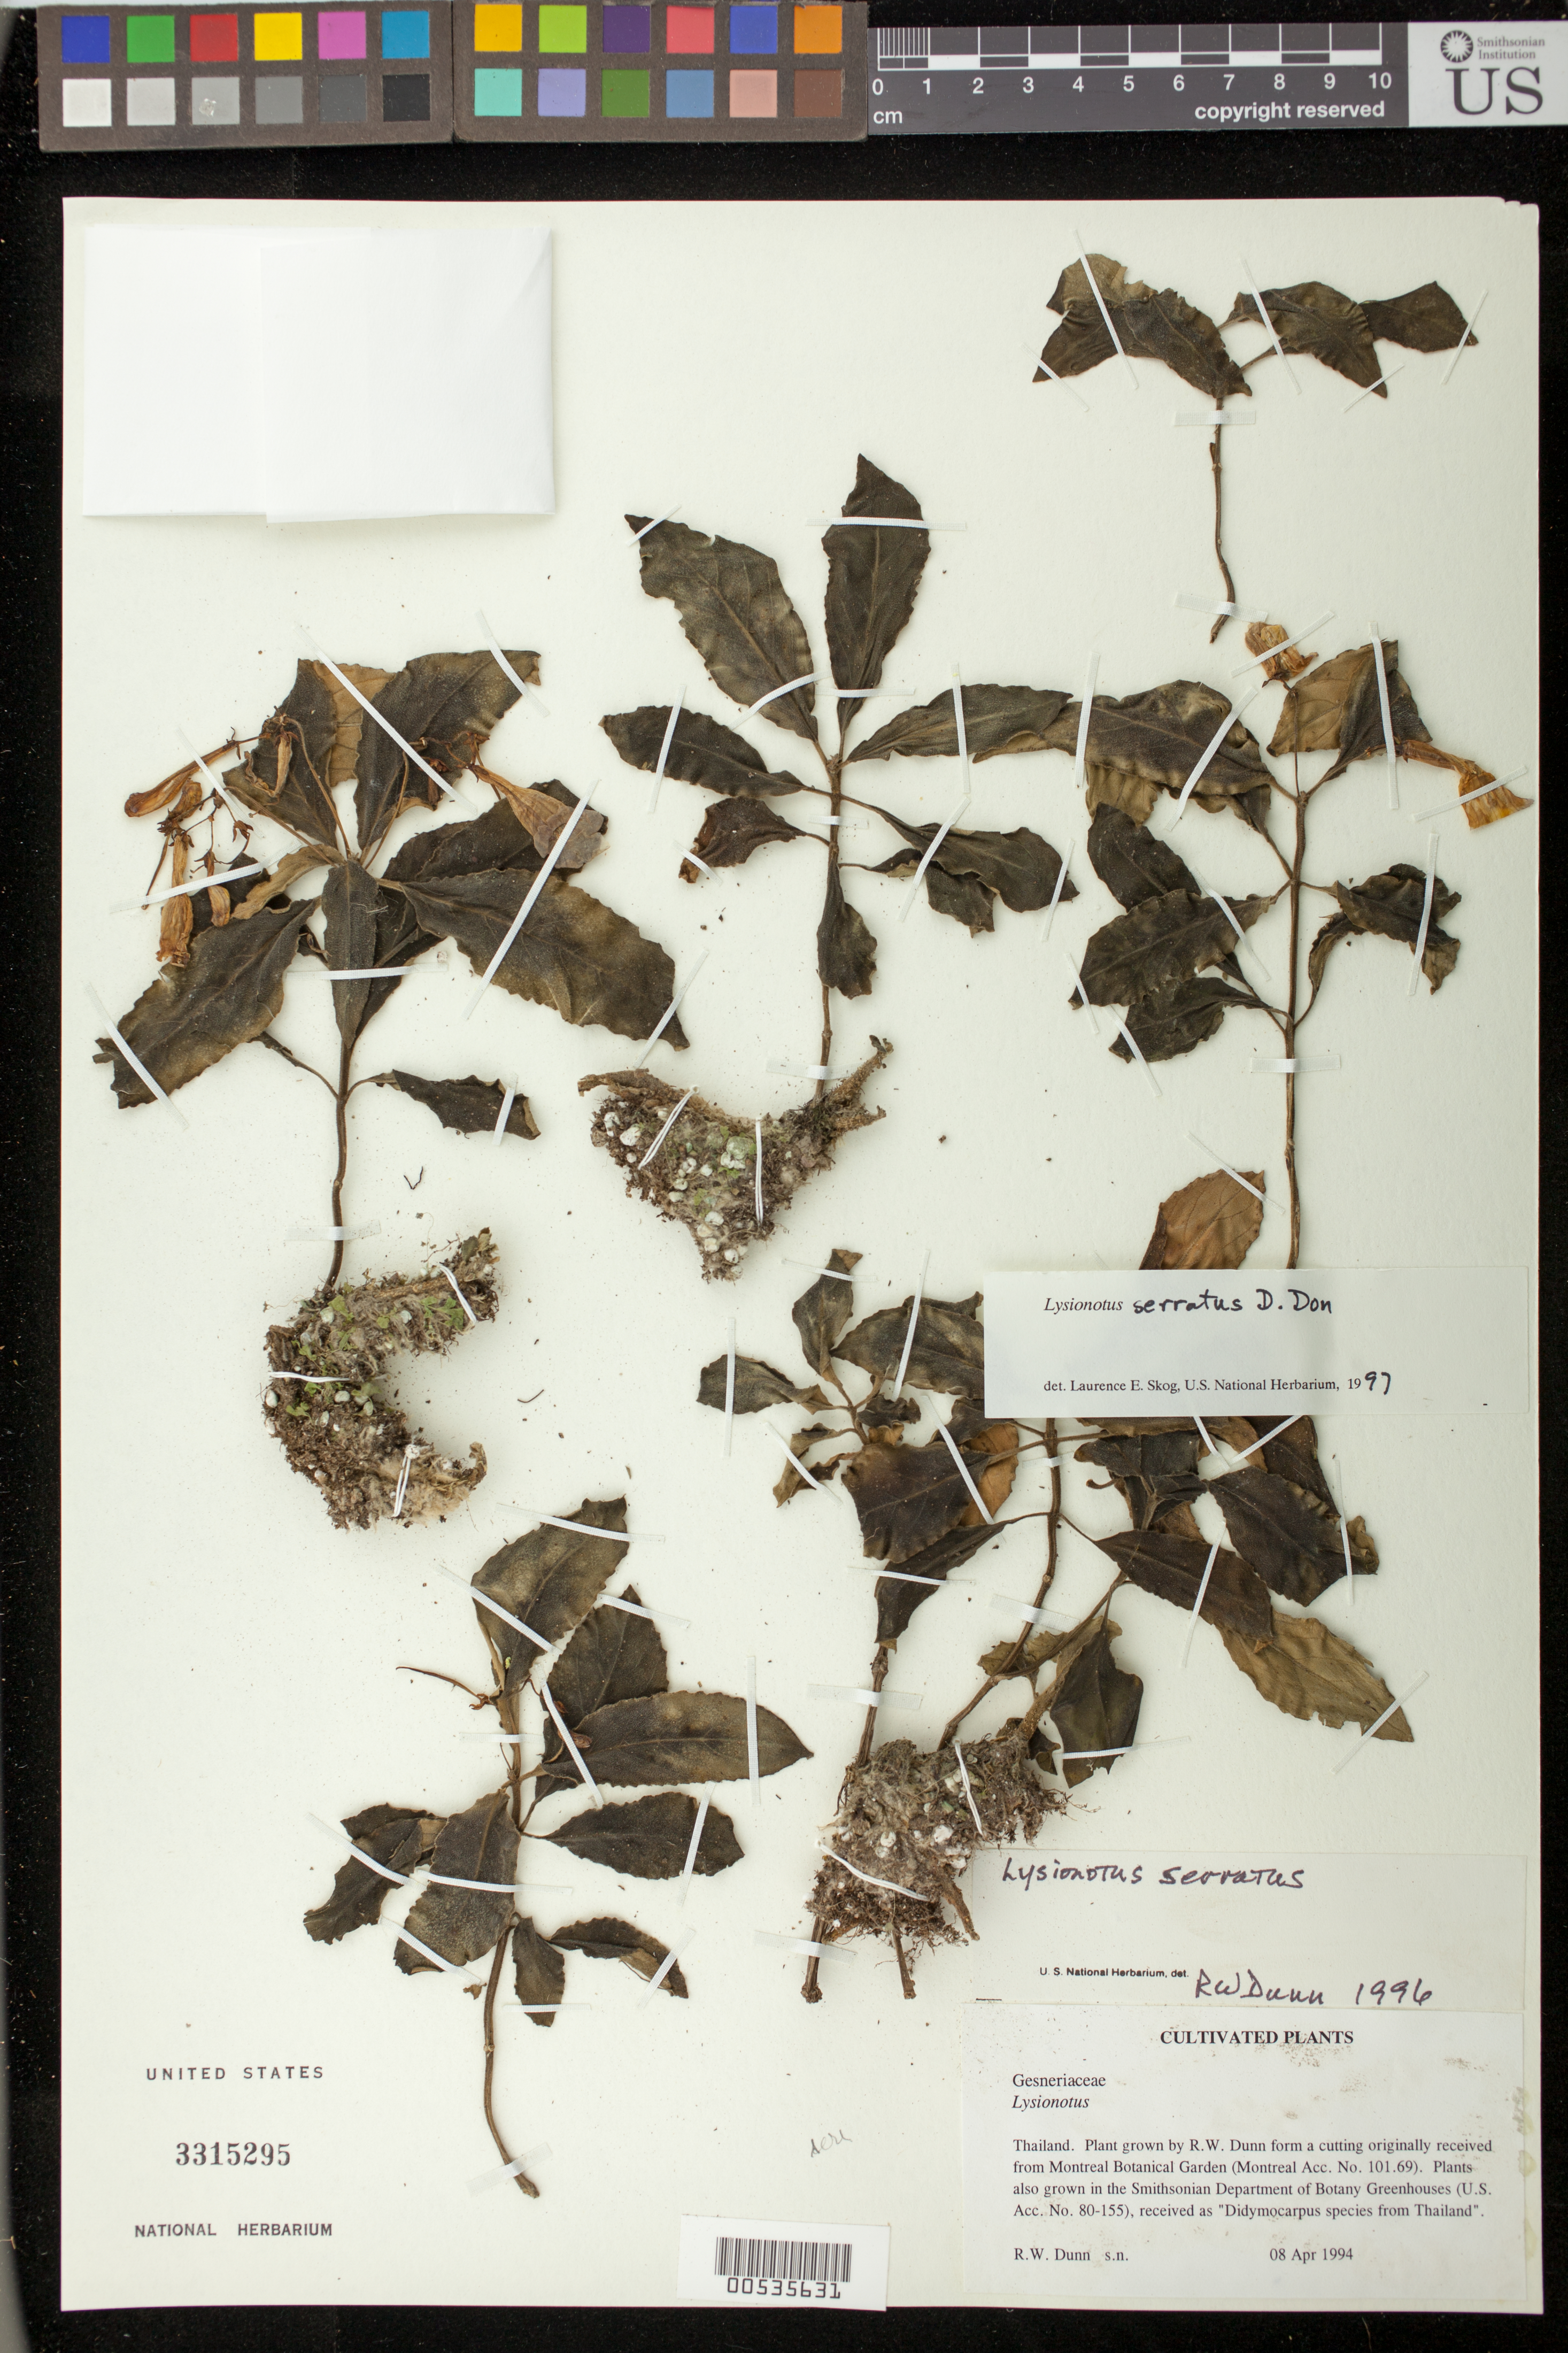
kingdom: Plantae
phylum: Tracheophyta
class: Magnoliopsida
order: Lamiales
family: Gesneriaceae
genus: Lysionotus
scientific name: Lysionotus serratus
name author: D. Don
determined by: Skog, Laurence E.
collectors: R. Dunn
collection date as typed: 08 Apr 1994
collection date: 1994-04-08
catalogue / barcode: US 3315295